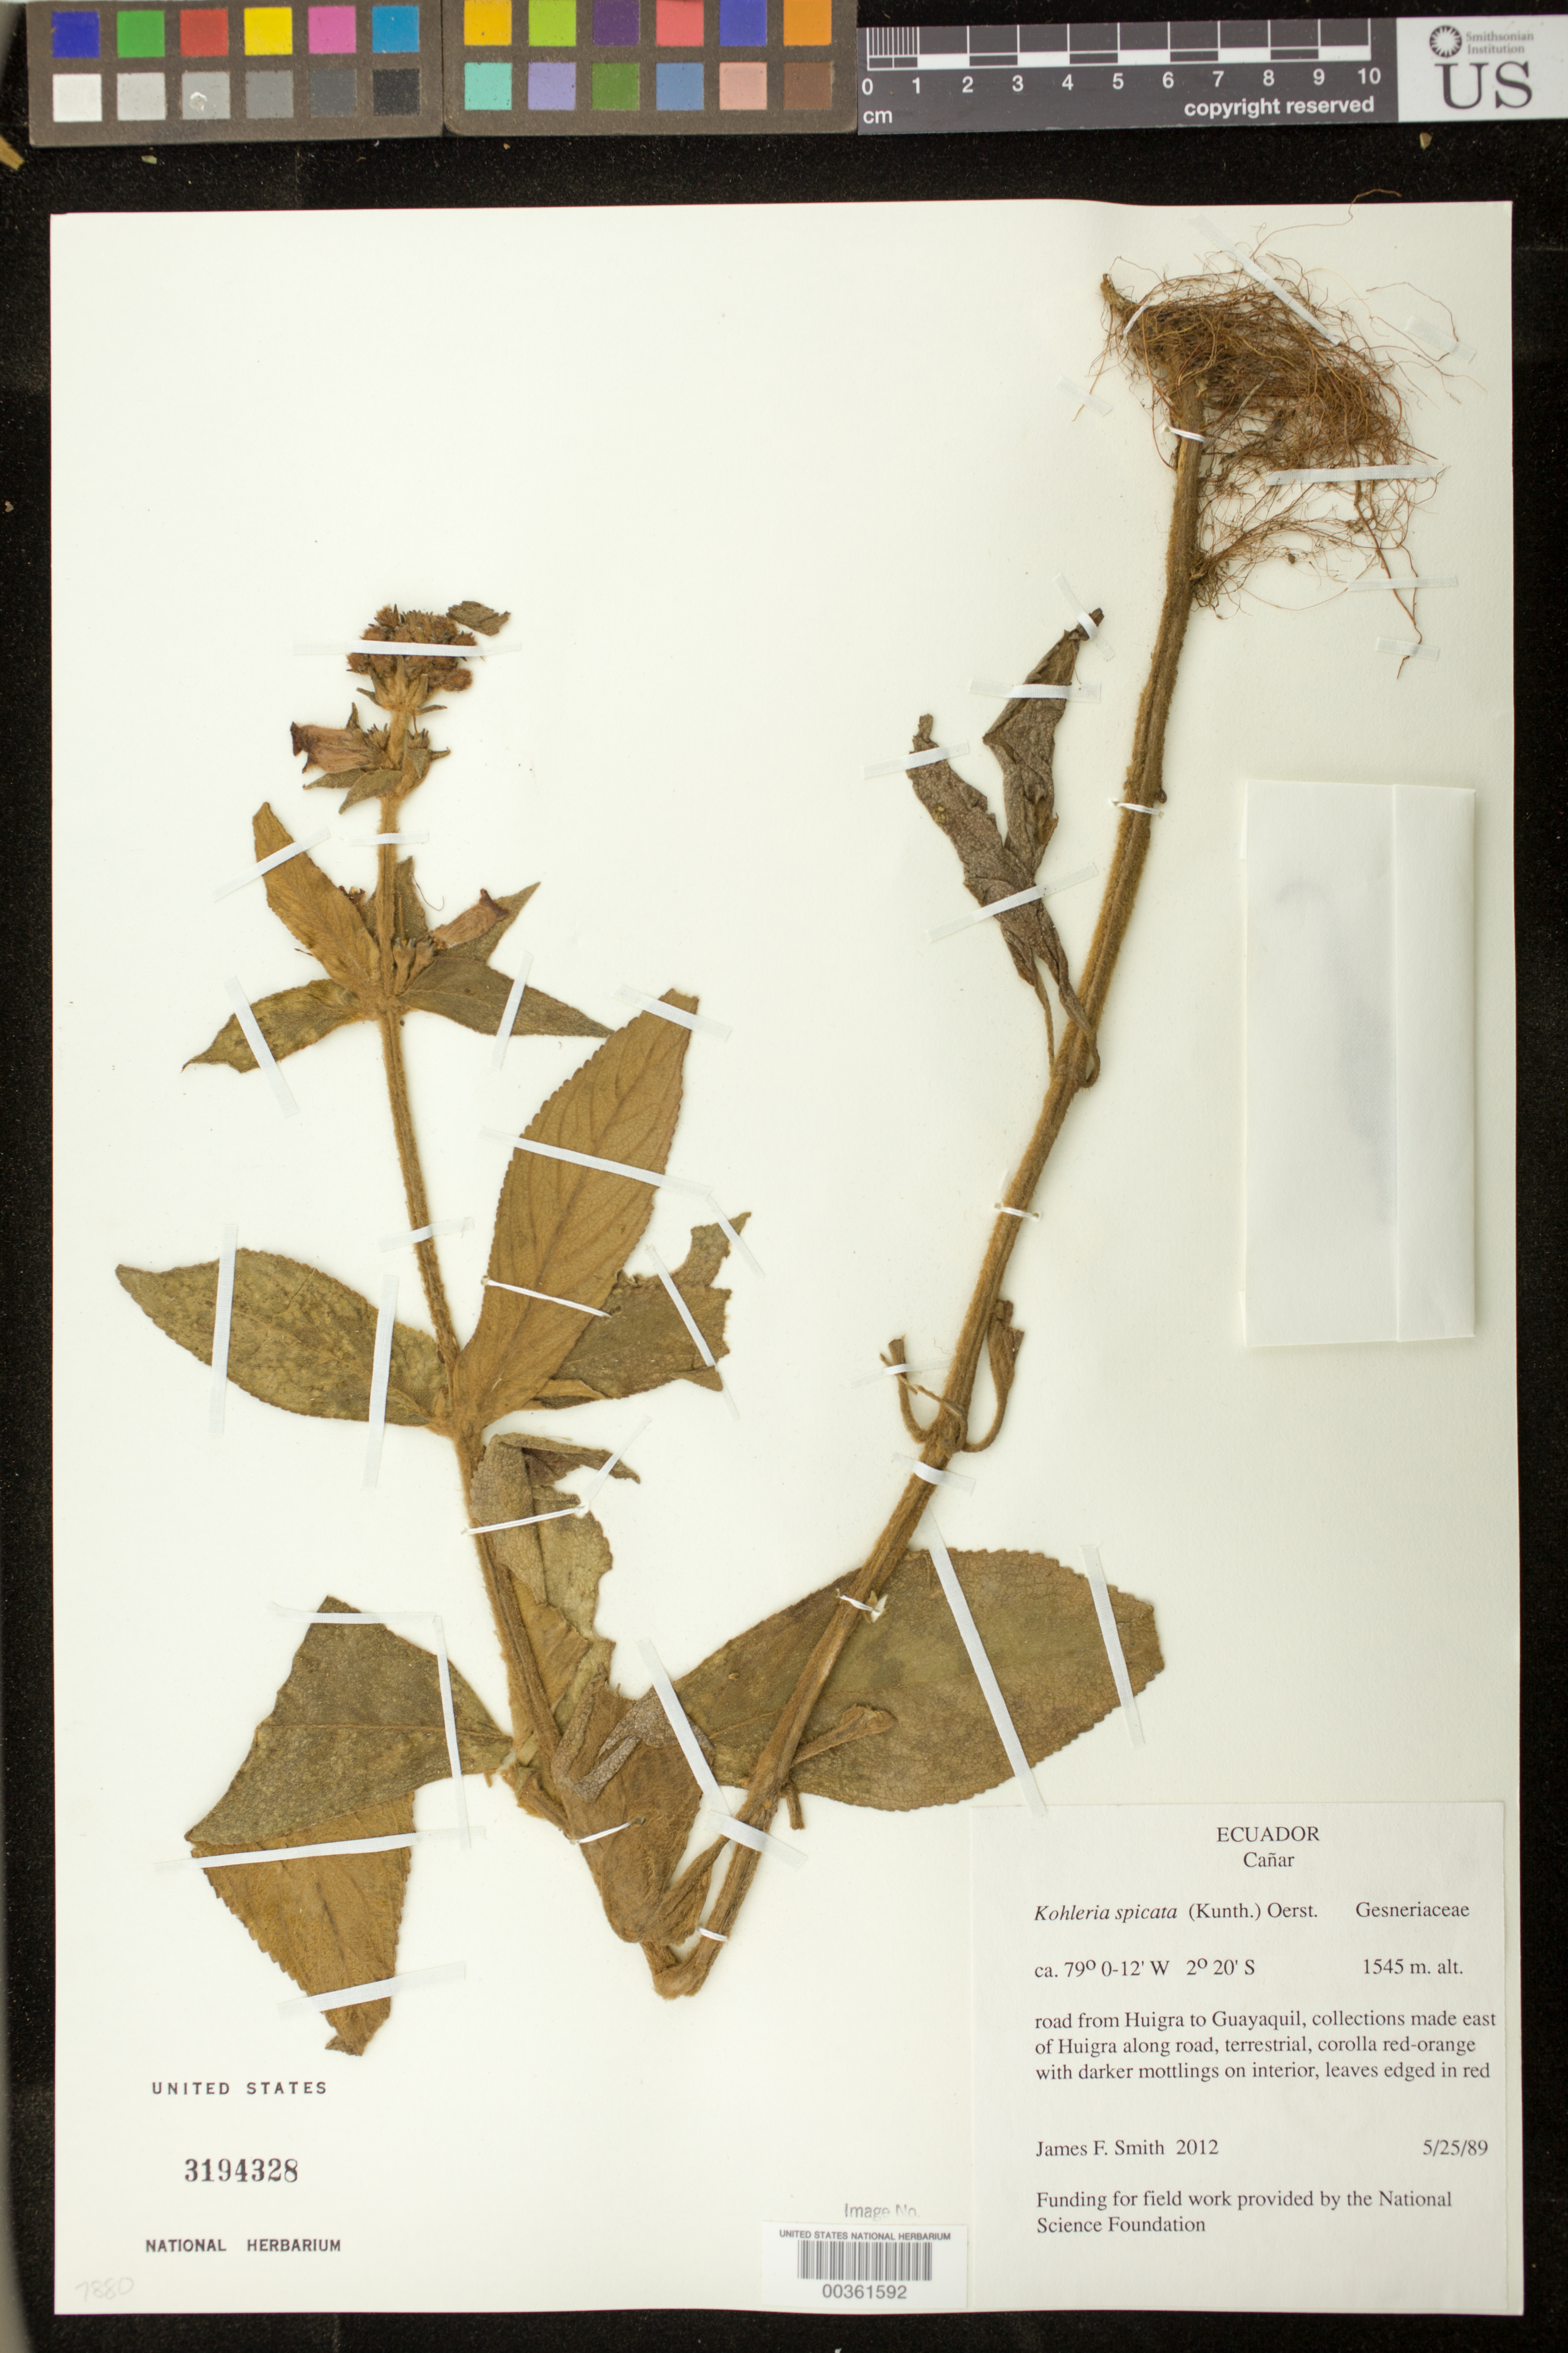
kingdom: Plantae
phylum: Tracheophyta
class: Magnoliopsida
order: Lamiales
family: Gesneriaceae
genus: Kohleria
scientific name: Kohleria spicata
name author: (Kunth) Oerst.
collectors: J. Smith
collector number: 2012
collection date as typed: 25 May 1989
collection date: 1989-05-25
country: Ecuador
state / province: Cañar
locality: Road from Huigra to Guayaquil, collections made E of Huigra along road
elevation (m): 1545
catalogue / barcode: US 3194328